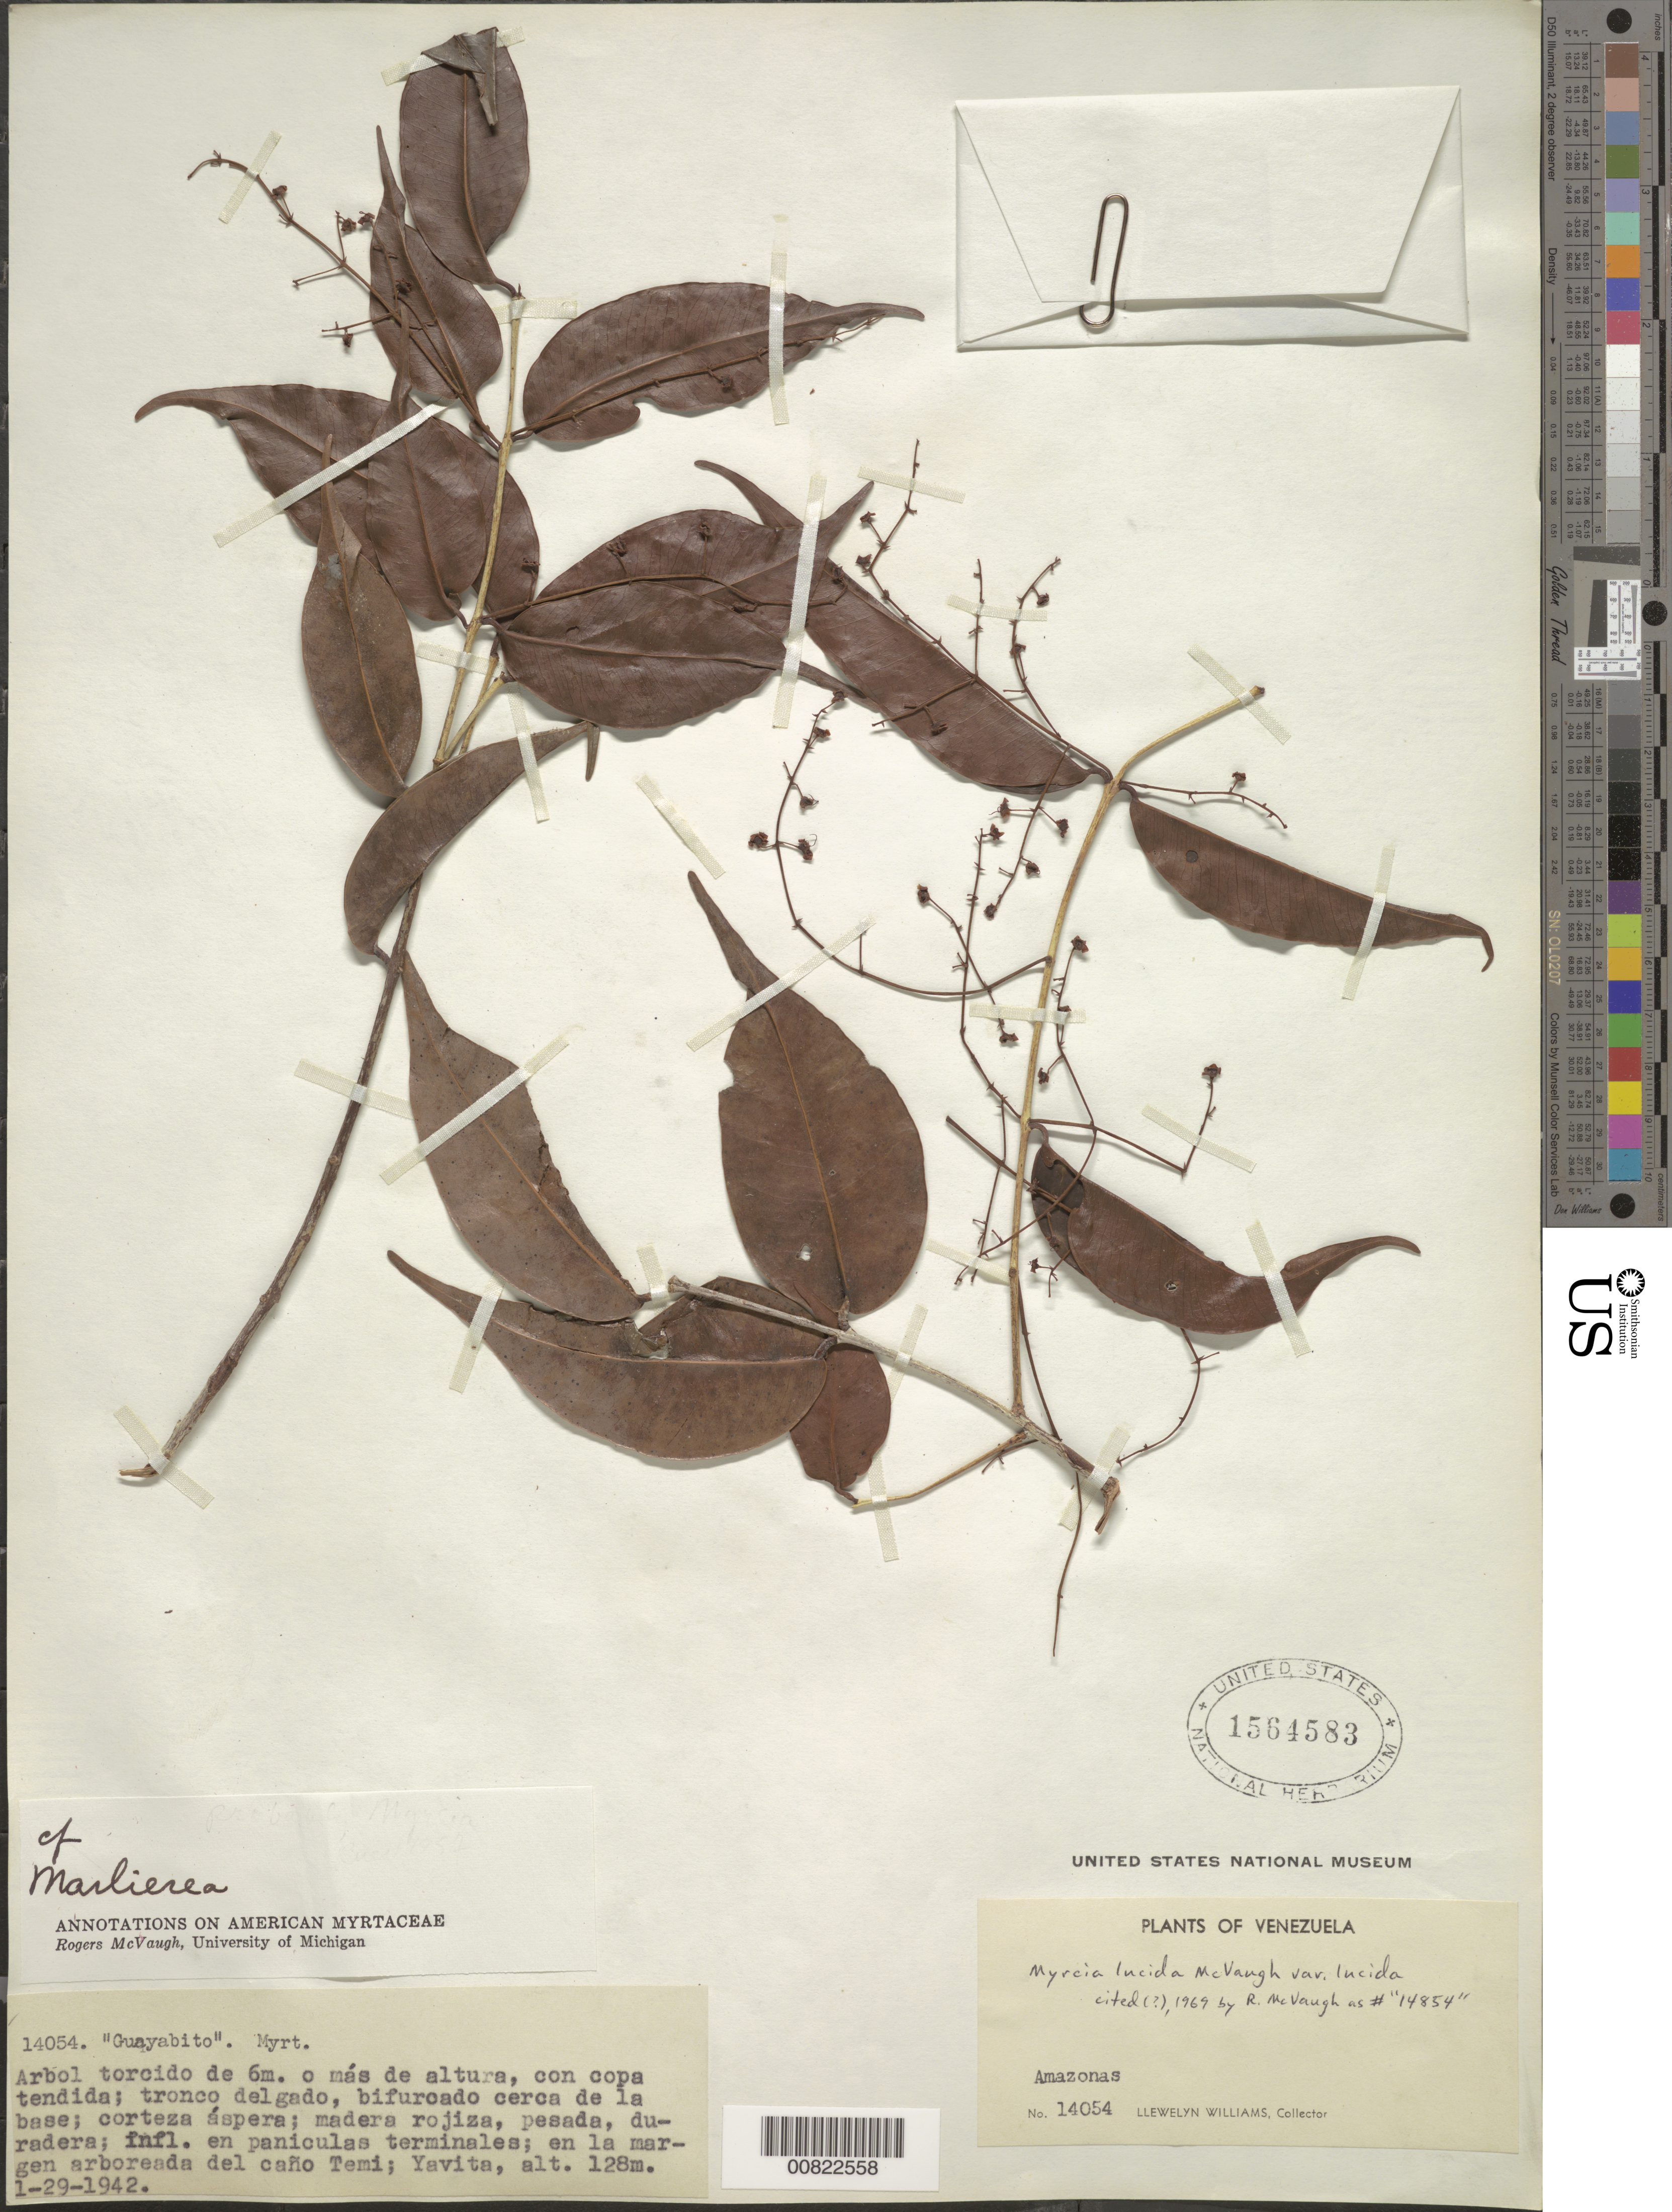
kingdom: Plantae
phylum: Tracheophyta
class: Magnoliopsida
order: Myrtales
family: Myrtaceae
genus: Myrcia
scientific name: Myrcia lucida var. lucida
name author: McVaugh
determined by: McVaugh, R.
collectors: Ll. Williams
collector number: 14054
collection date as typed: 29-Jan-42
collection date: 1942-01-29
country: Venezuela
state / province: Amazonas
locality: Yavita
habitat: Margen arboreada del caño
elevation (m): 128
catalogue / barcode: US 1564583